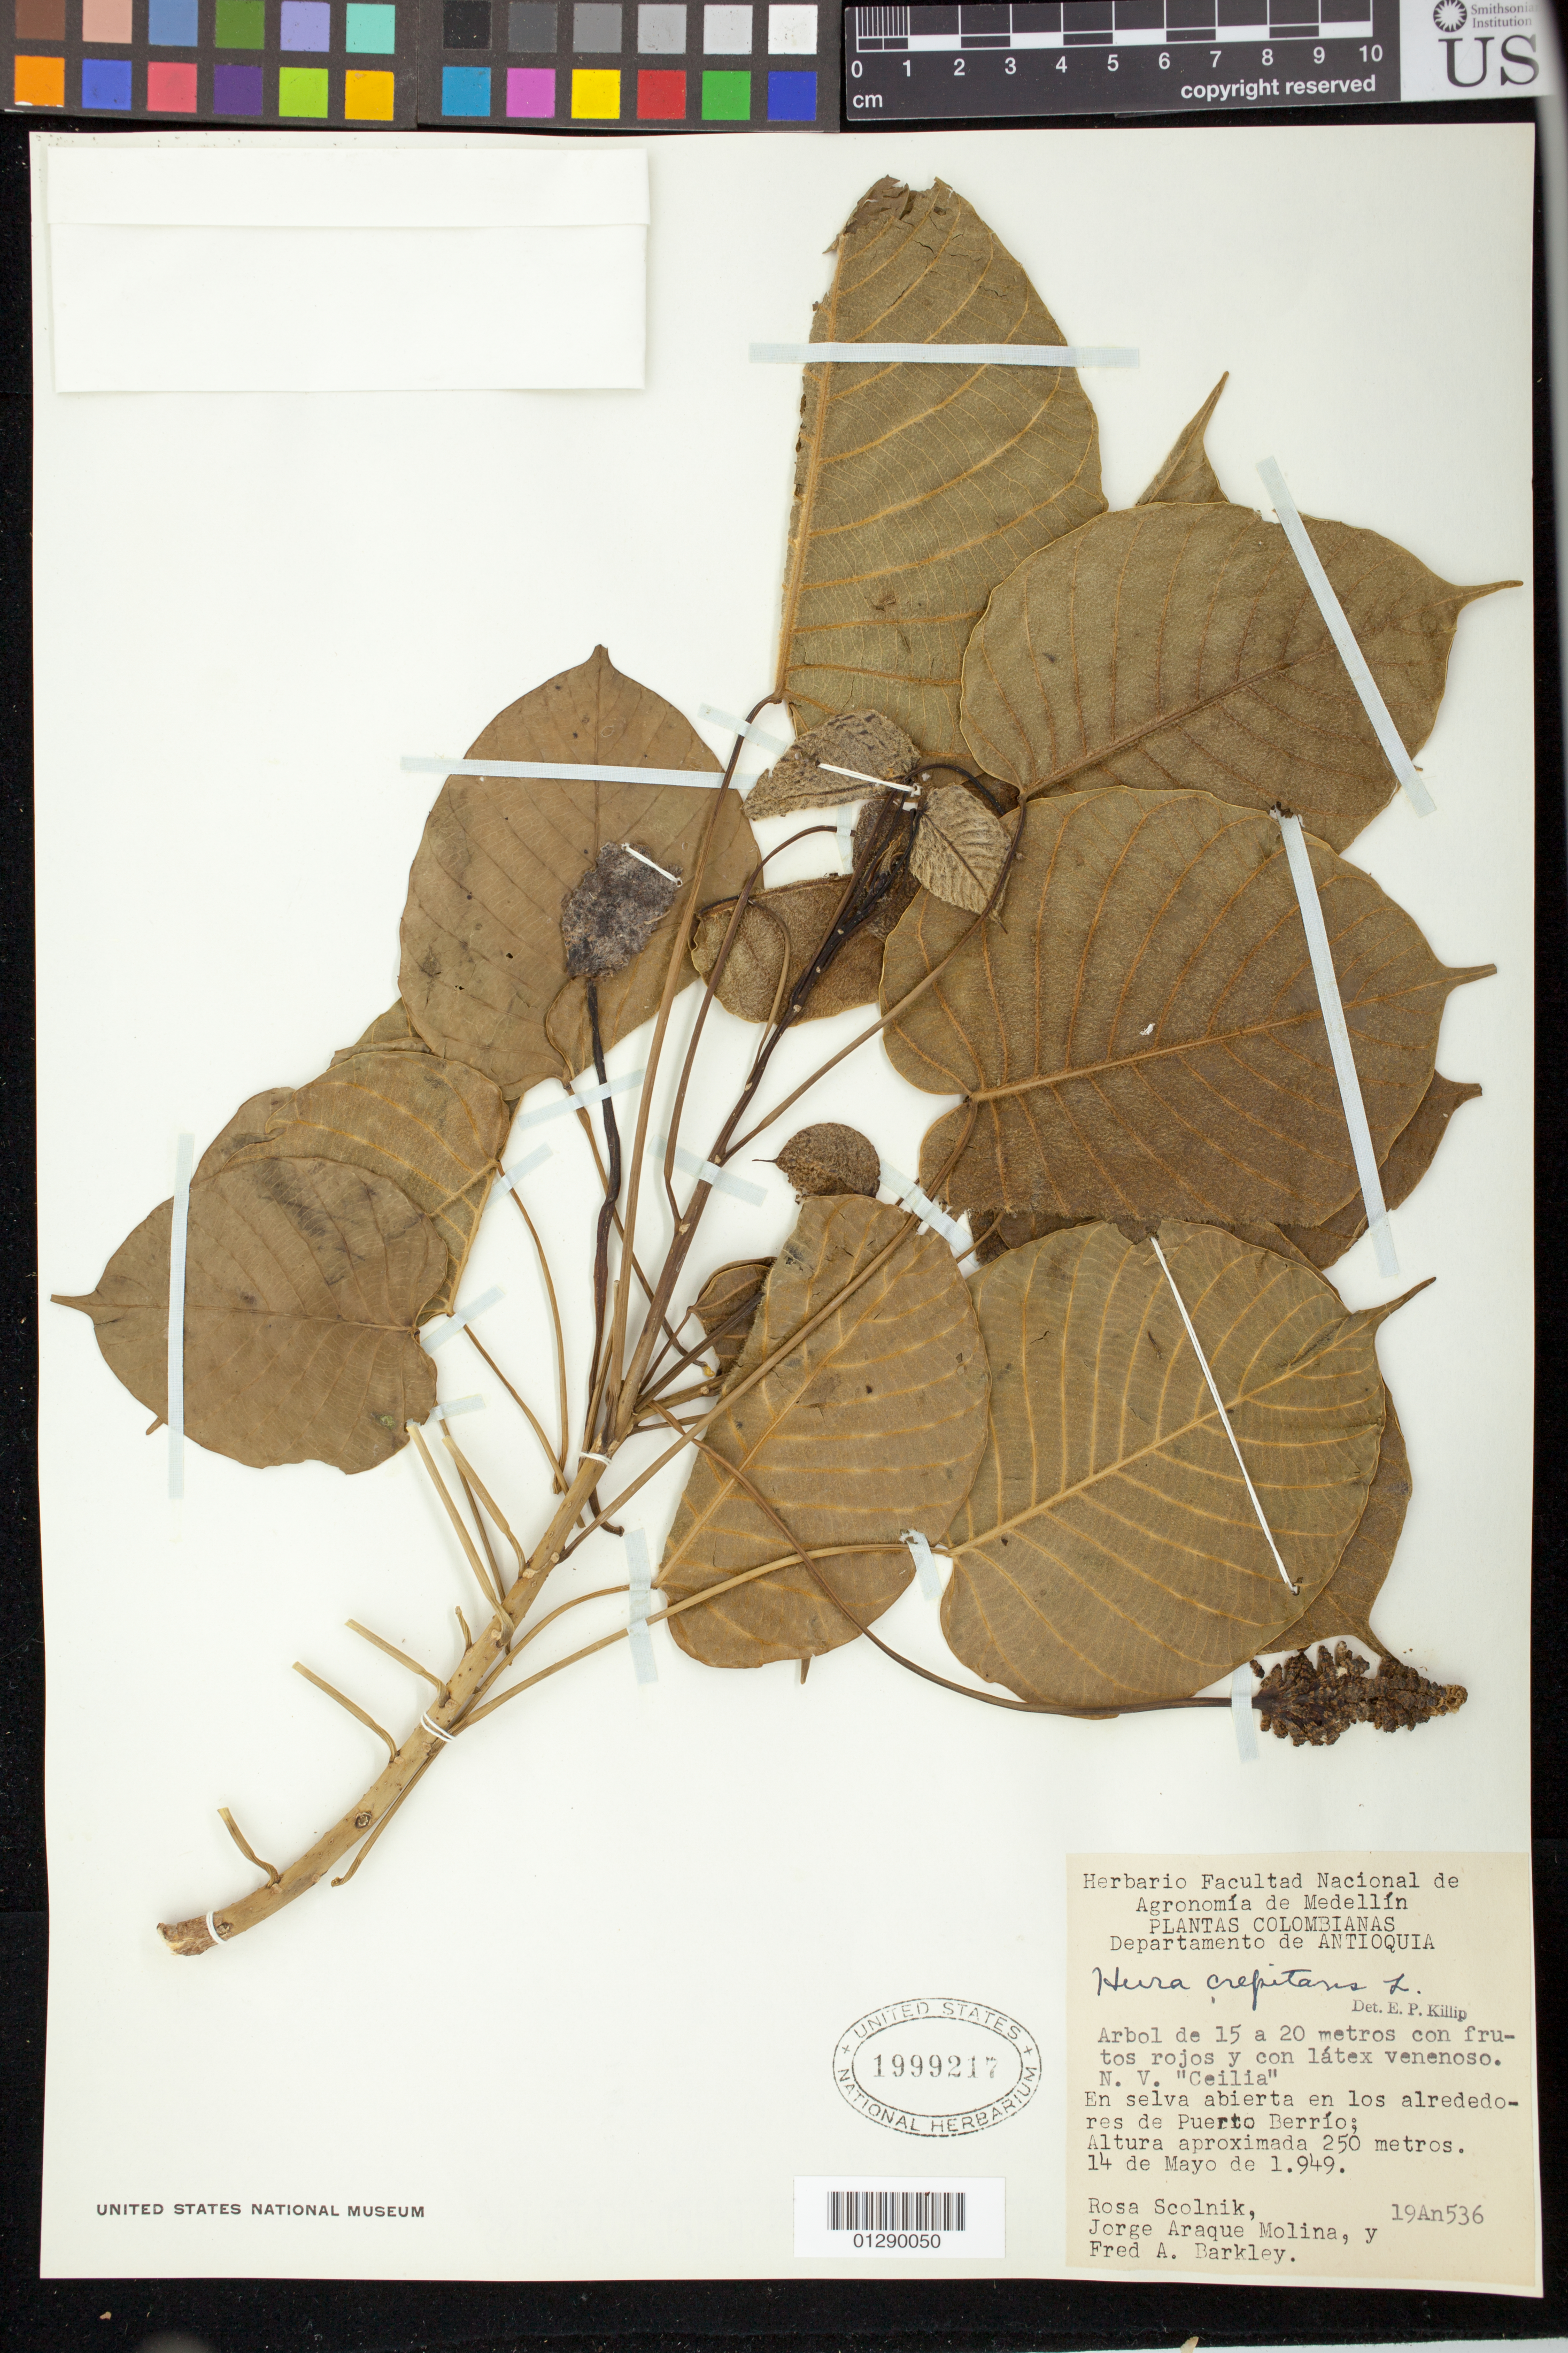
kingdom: Plantae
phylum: Tracheophyta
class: Magnoliopsida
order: Malpighiales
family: Euphorbiaceae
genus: Hura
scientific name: Hura crepitans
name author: L.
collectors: R. Scolnik, J. A. Molina & F. A. Barkley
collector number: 19An536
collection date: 1949-05-14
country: Colombia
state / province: Antioquia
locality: Puerto Berrio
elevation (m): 250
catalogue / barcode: US 1999217